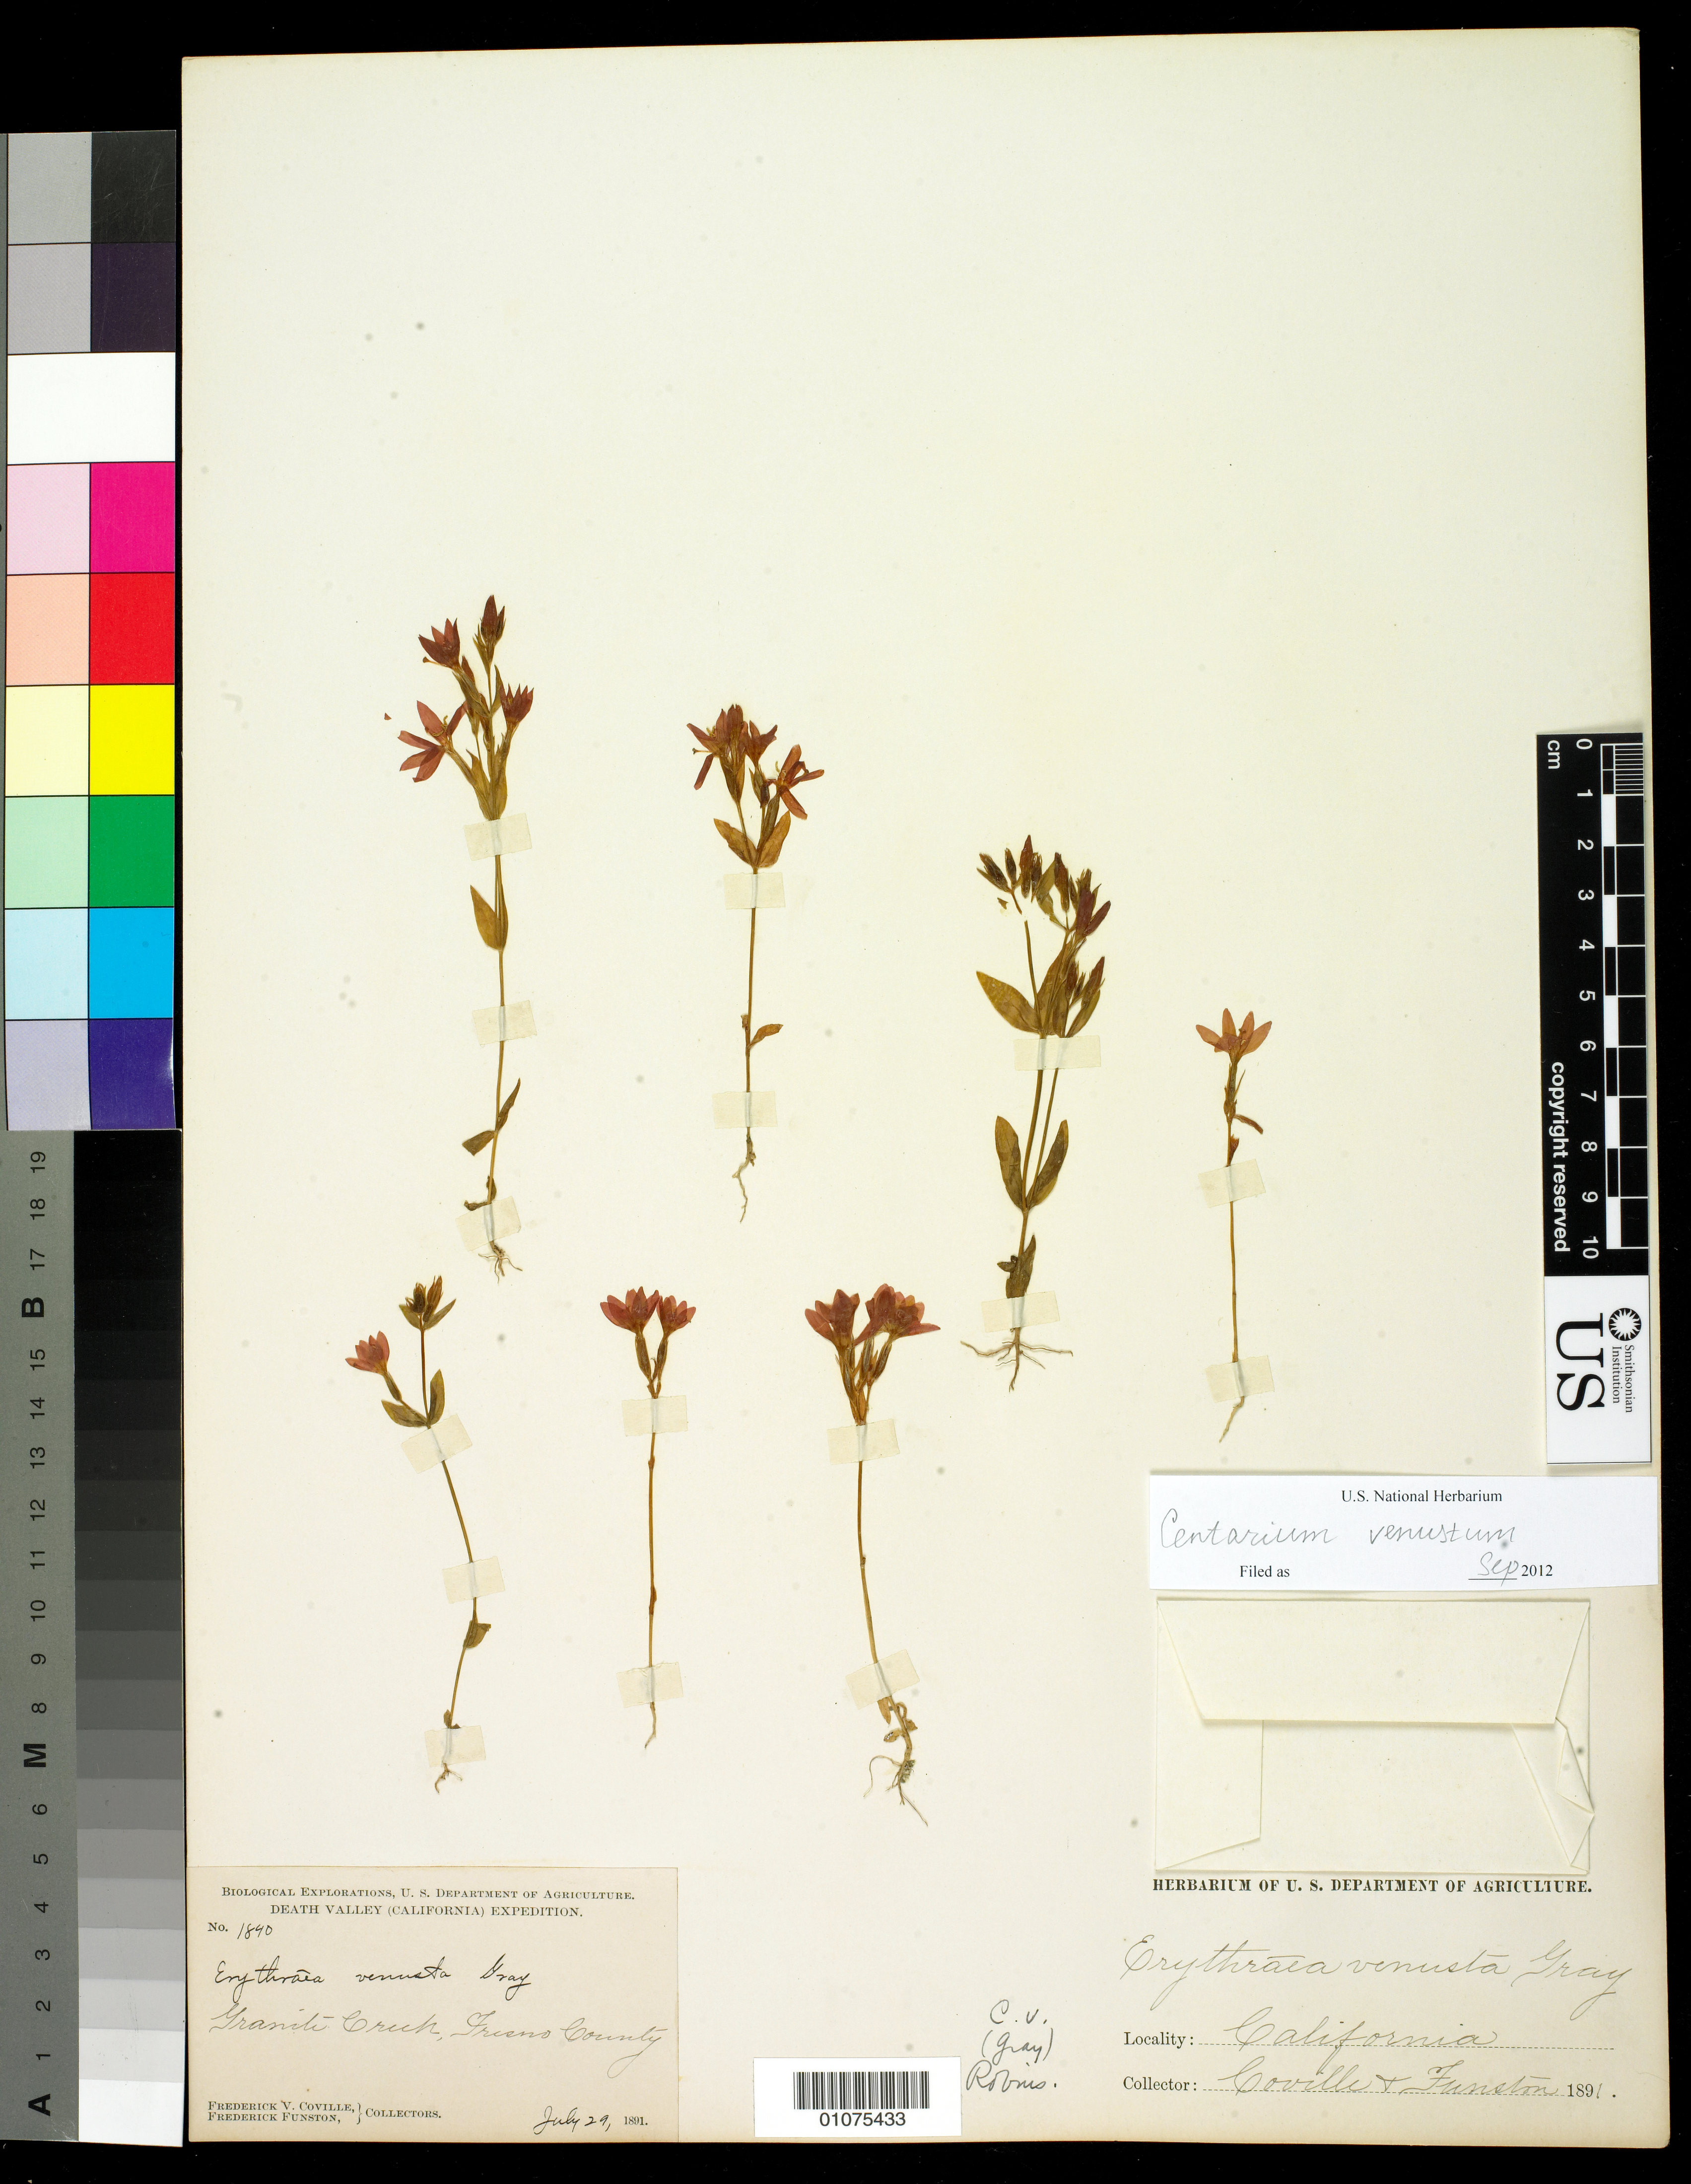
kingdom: Plantae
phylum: Tracheophyta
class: Magnoliopsida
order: Gentianales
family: Gentianaceae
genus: Centaurium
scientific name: Centaurium venustum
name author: (A. Gray) B.L. Rob.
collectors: F. V. Coville & F. Funston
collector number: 1840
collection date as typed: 29 Jul 1891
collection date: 1891-07-29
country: United States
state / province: California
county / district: Fresno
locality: Granite Creek